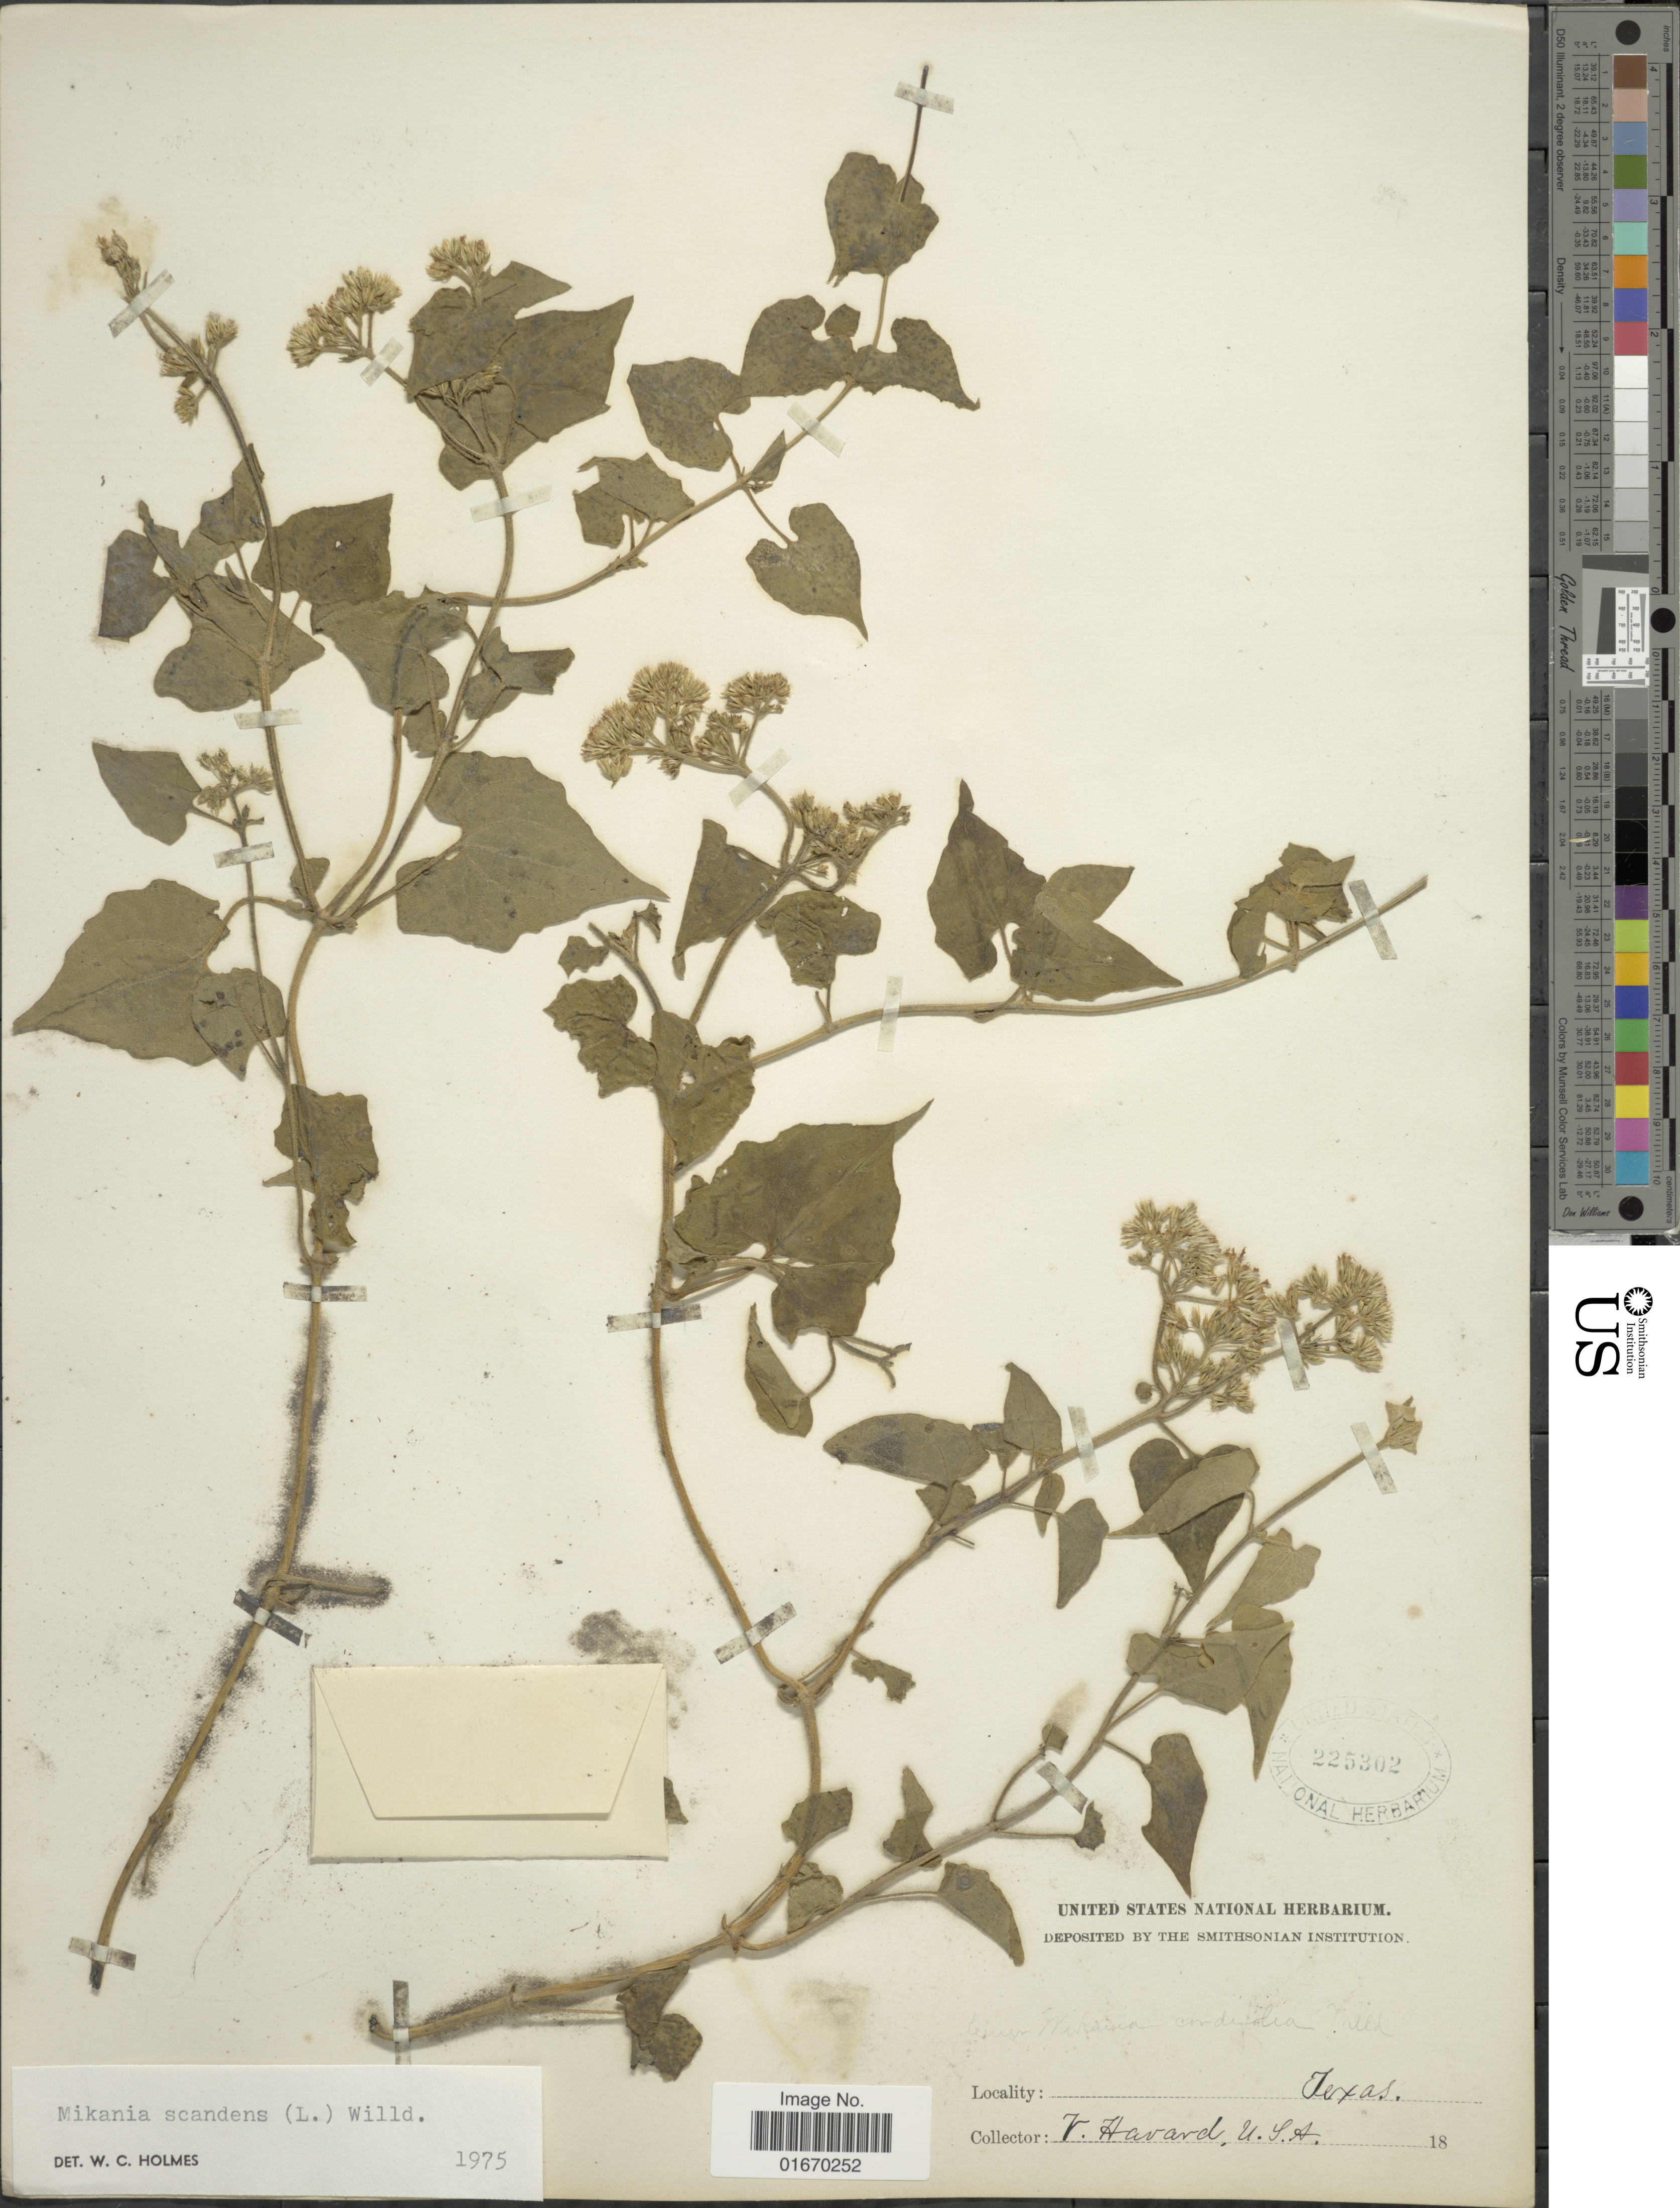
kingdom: Plantae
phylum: Tracheophyta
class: Magnoliopsida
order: Asterales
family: Asteraceae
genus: Mikania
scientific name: Mikania scandens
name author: (L.) Willd.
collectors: V. Havard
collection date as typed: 18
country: United States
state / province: Texas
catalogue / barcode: US 225302